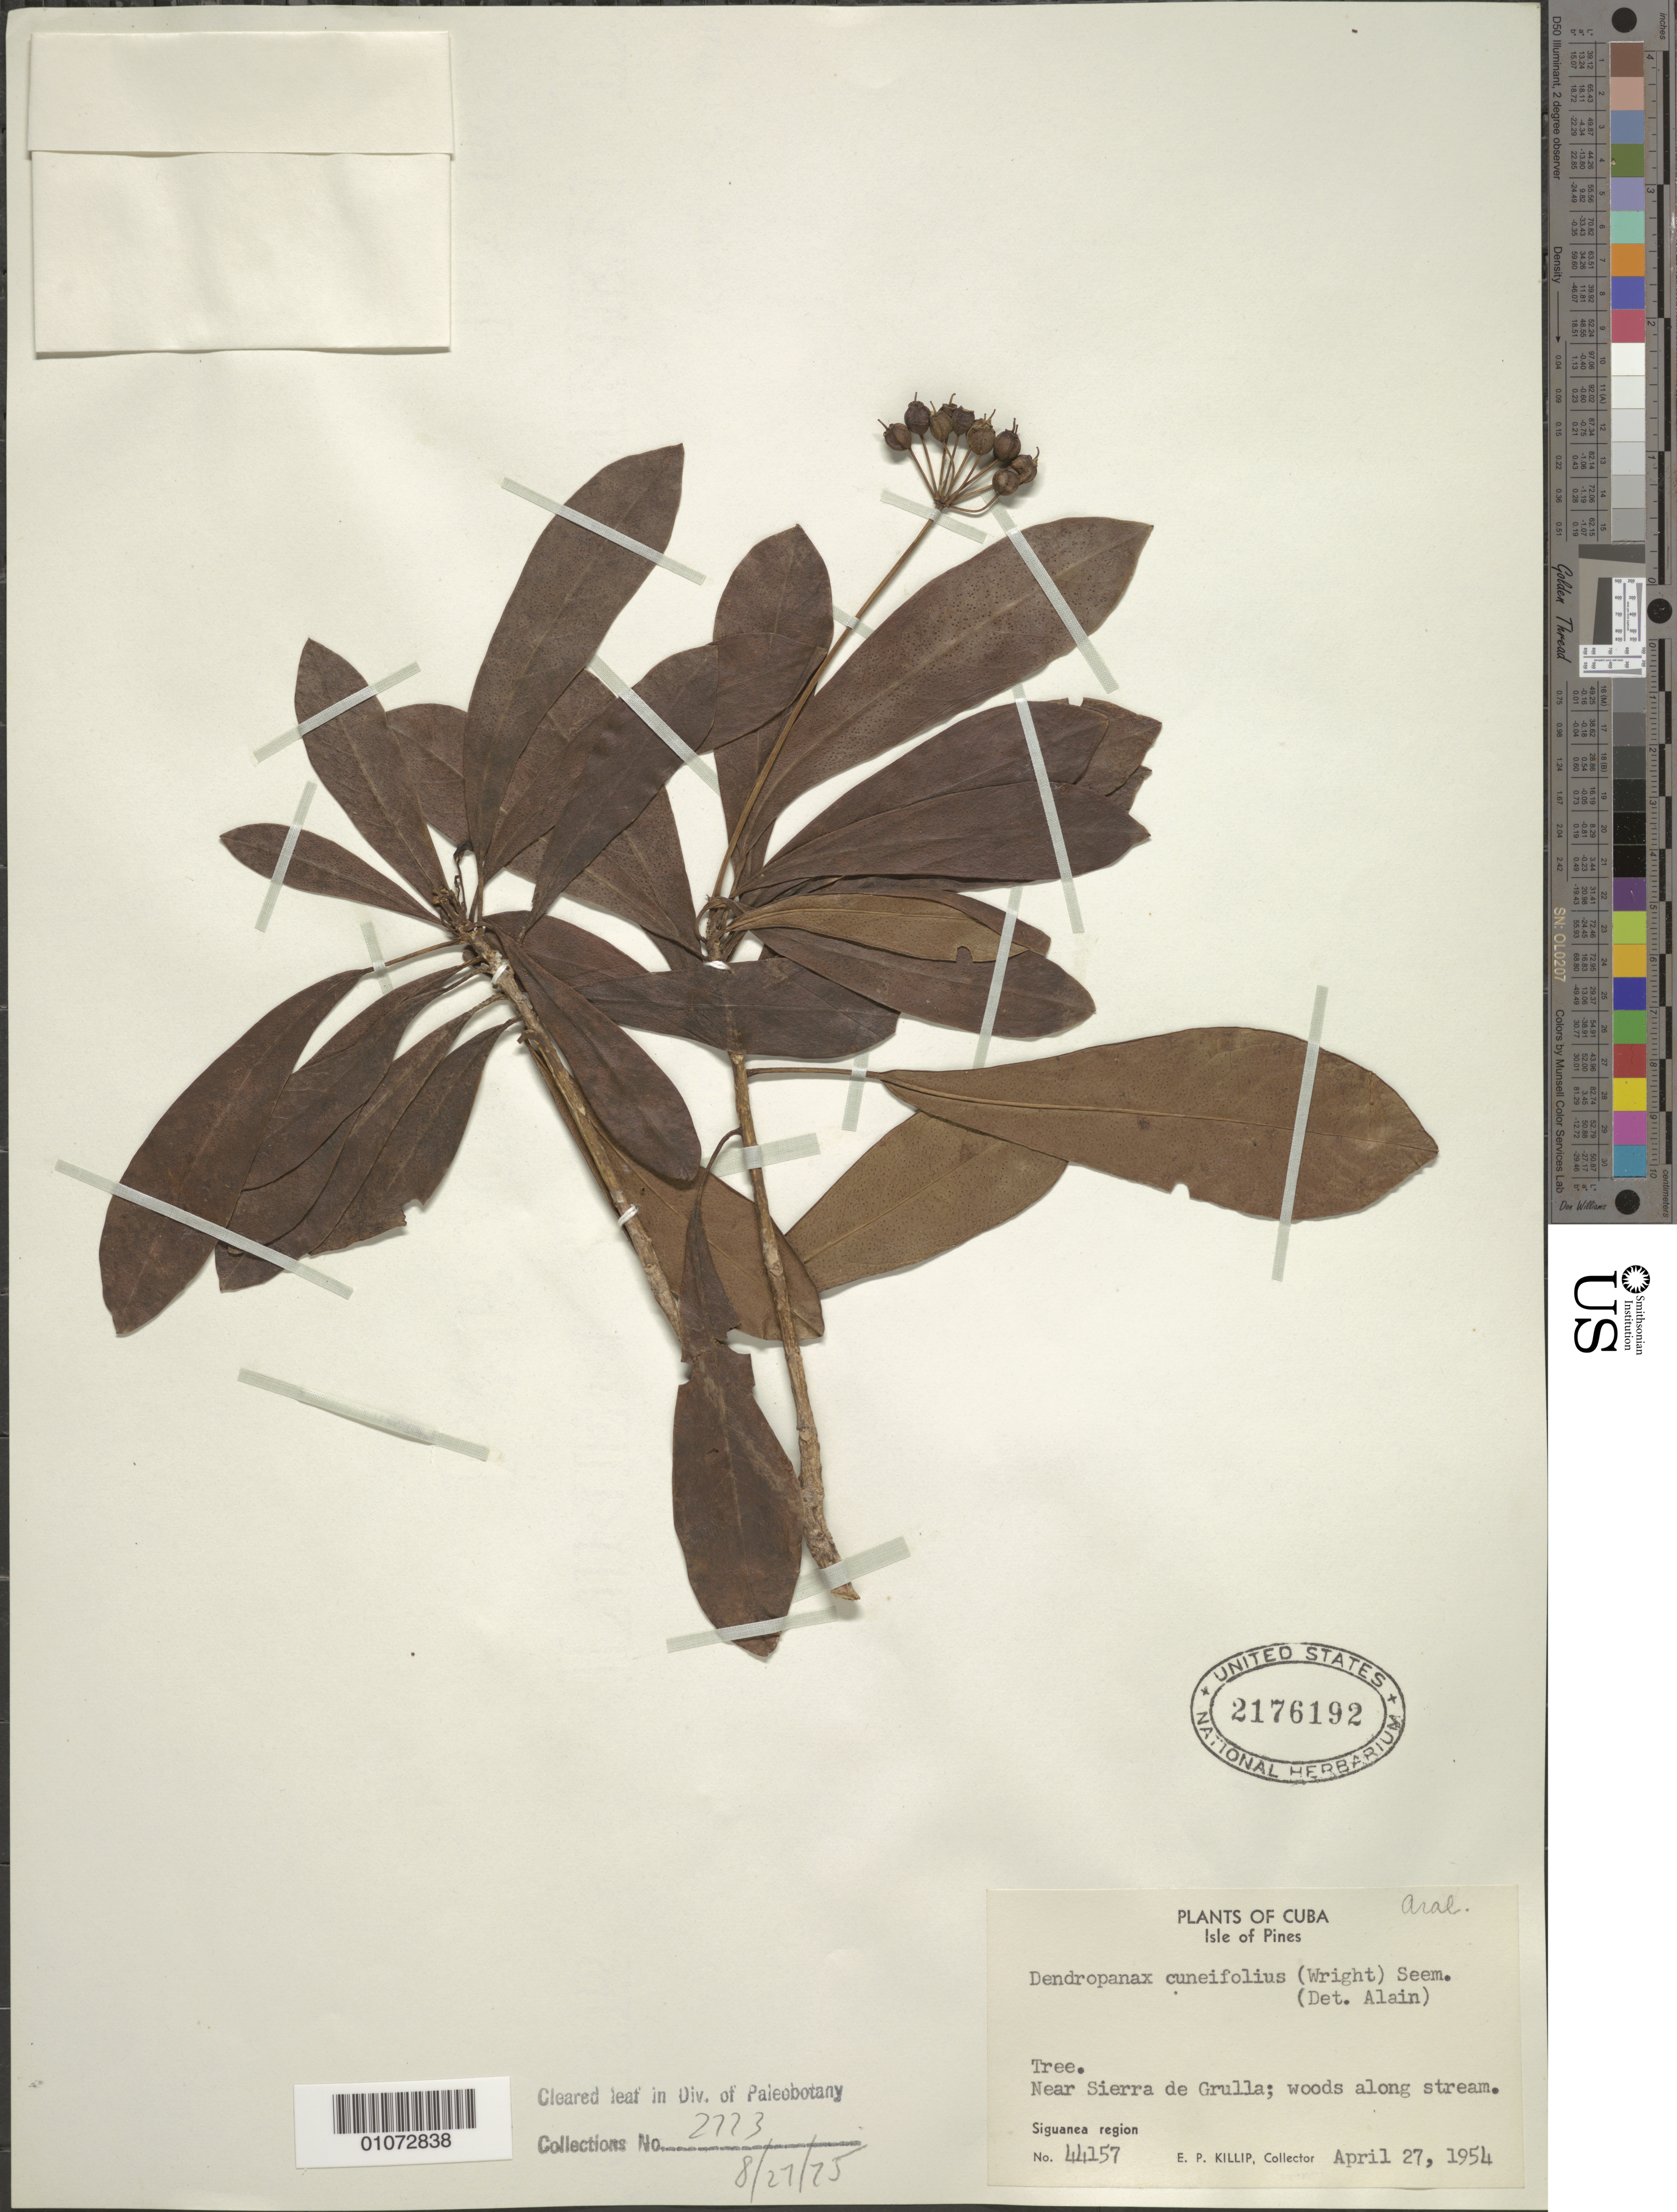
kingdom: Plantae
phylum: Tracheophyta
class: Magnoliopsida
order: Apiales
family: Araliaceae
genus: Dendropanax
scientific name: Dendropanax cuneifolius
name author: (C. Wright ex Griseb.) Seem.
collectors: E. P. Killip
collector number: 44157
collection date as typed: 27 Apr 1954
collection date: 1954-04-27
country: Cuba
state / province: Isla de La Juventud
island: Isla de la Juventud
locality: Siguanea region, near Sierra de Grulla; woods along stream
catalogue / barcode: US 2176192